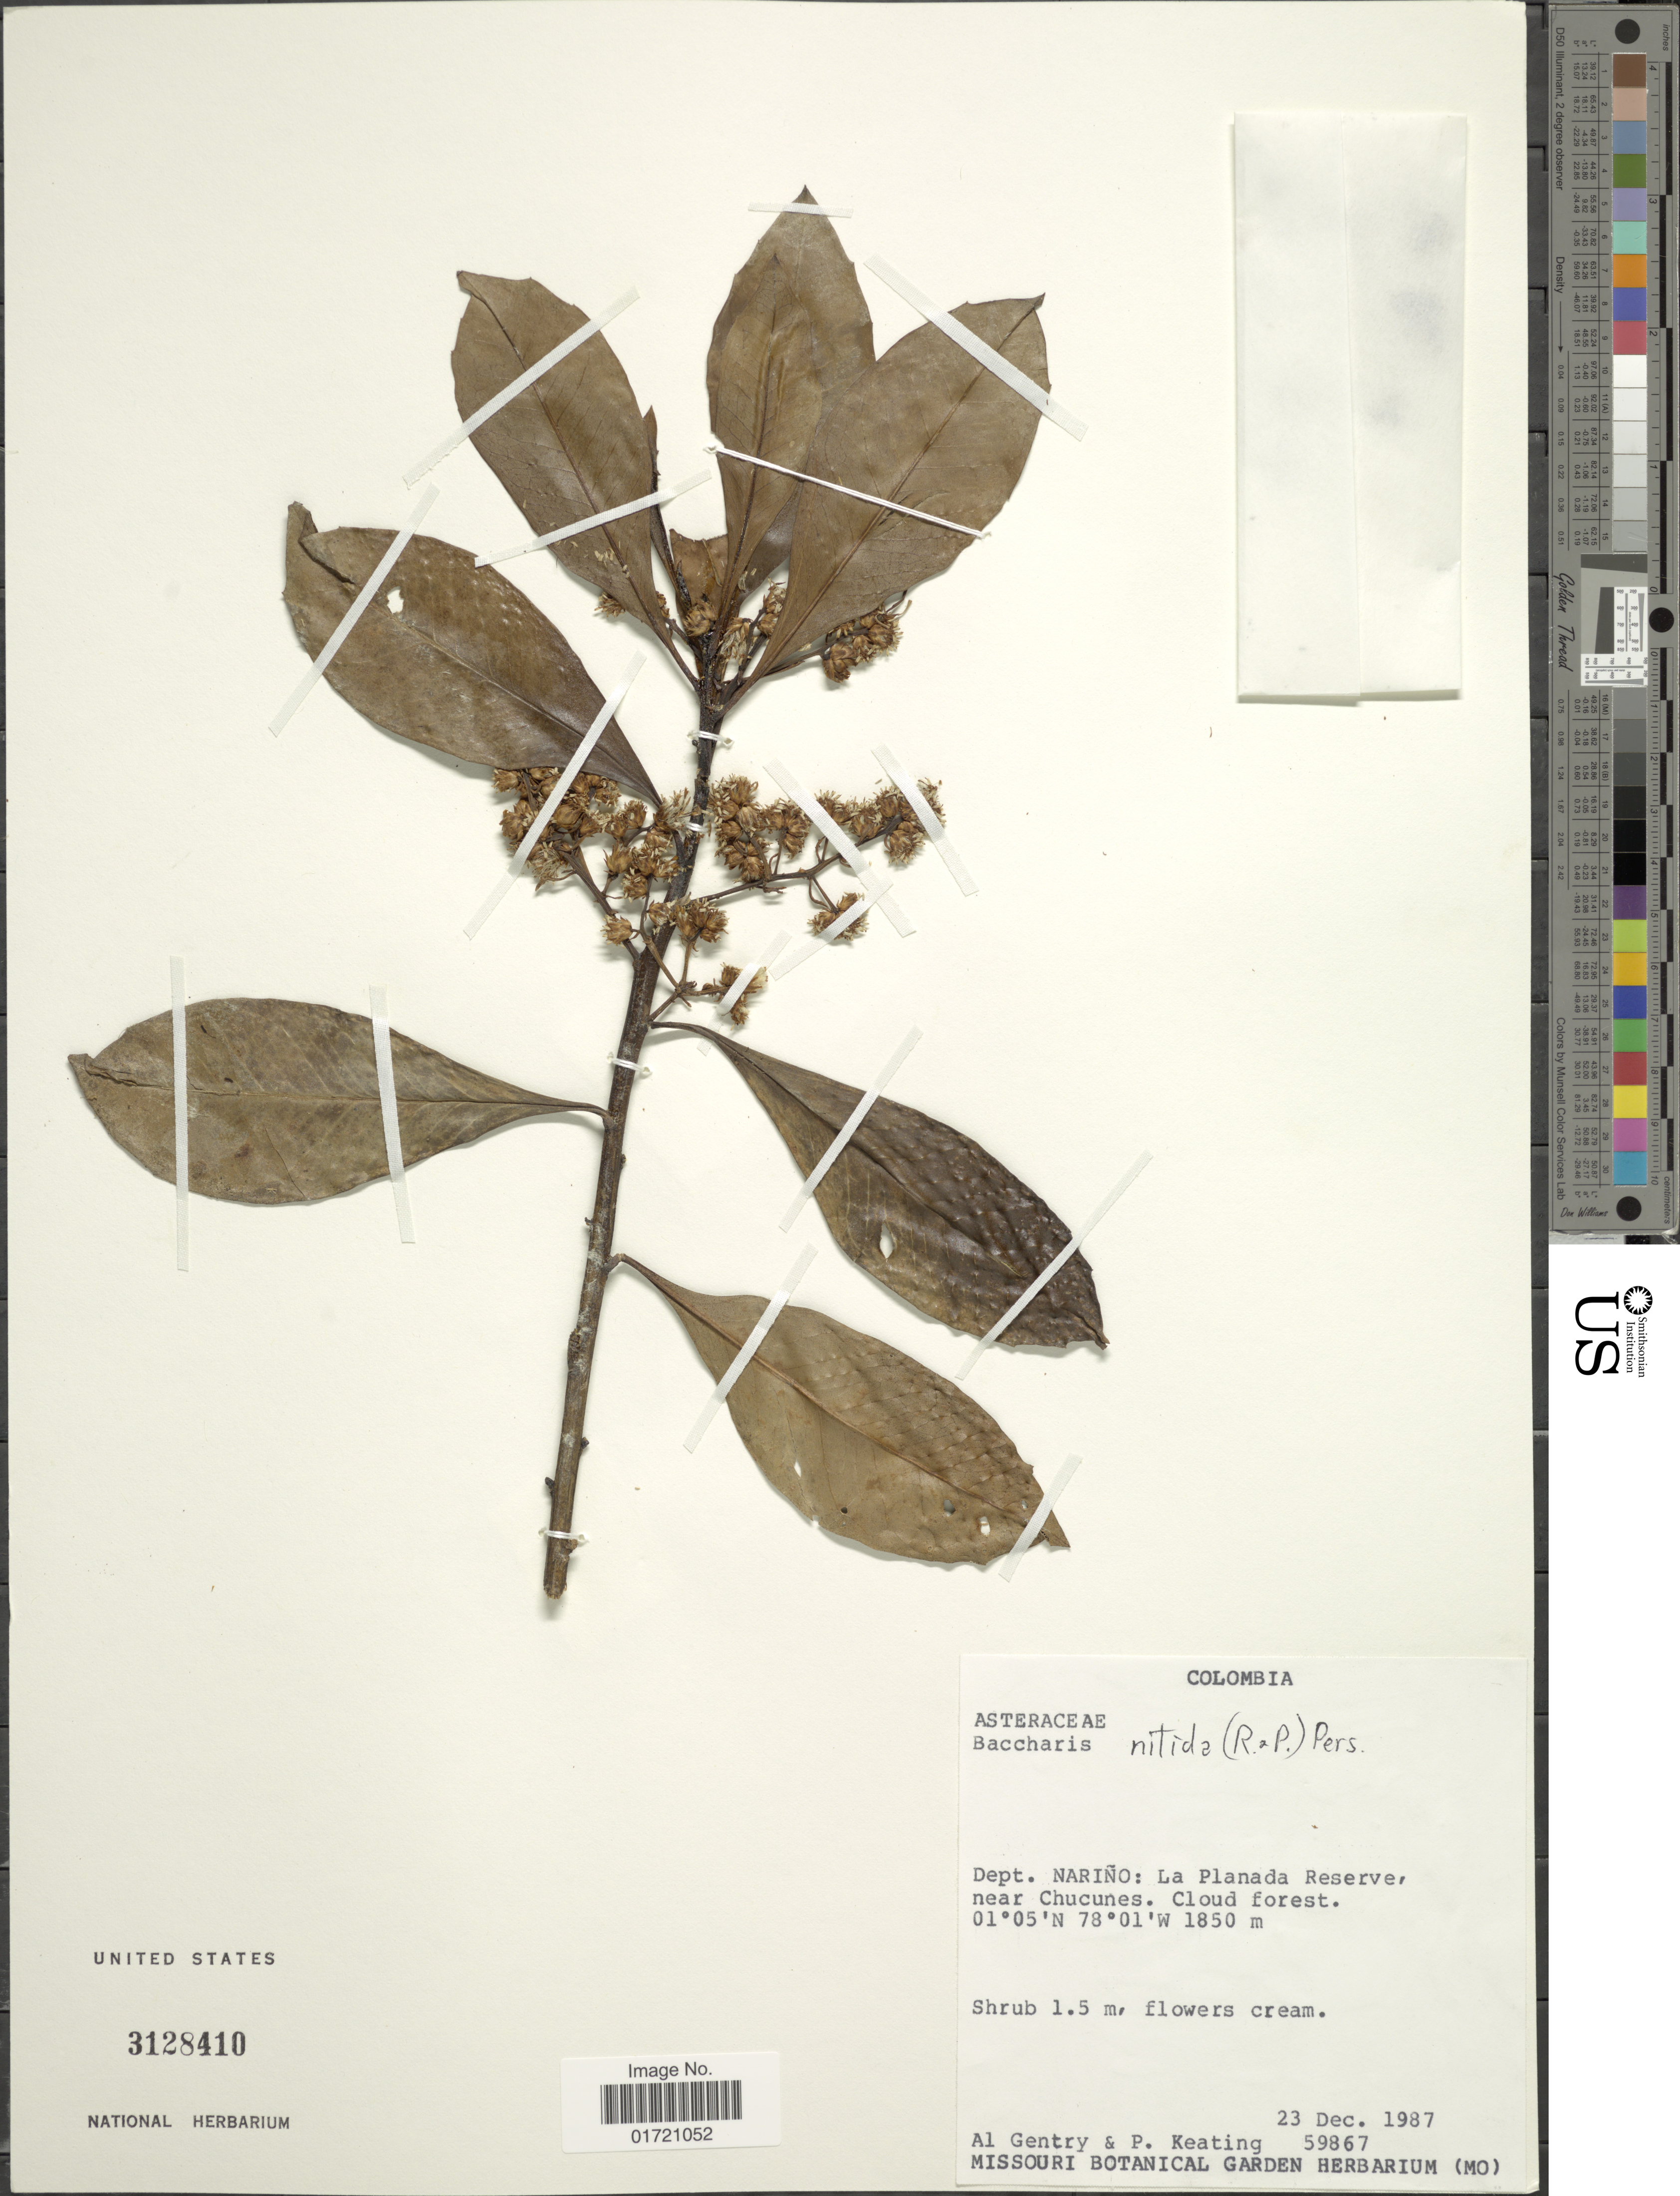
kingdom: Plantae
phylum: Tracheophyta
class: Magnoliopsida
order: Asterales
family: Asteraceae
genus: Baccharis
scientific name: Baccharis nitida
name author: (Ruiz & Pav.) Pers.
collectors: A. H. Gentry & P. Keating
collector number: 59867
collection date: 1987-12-23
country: Colombia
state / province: Nariño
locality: La Planada Reserve, near Chucunes.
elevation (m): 1850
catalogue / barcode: US 3128410